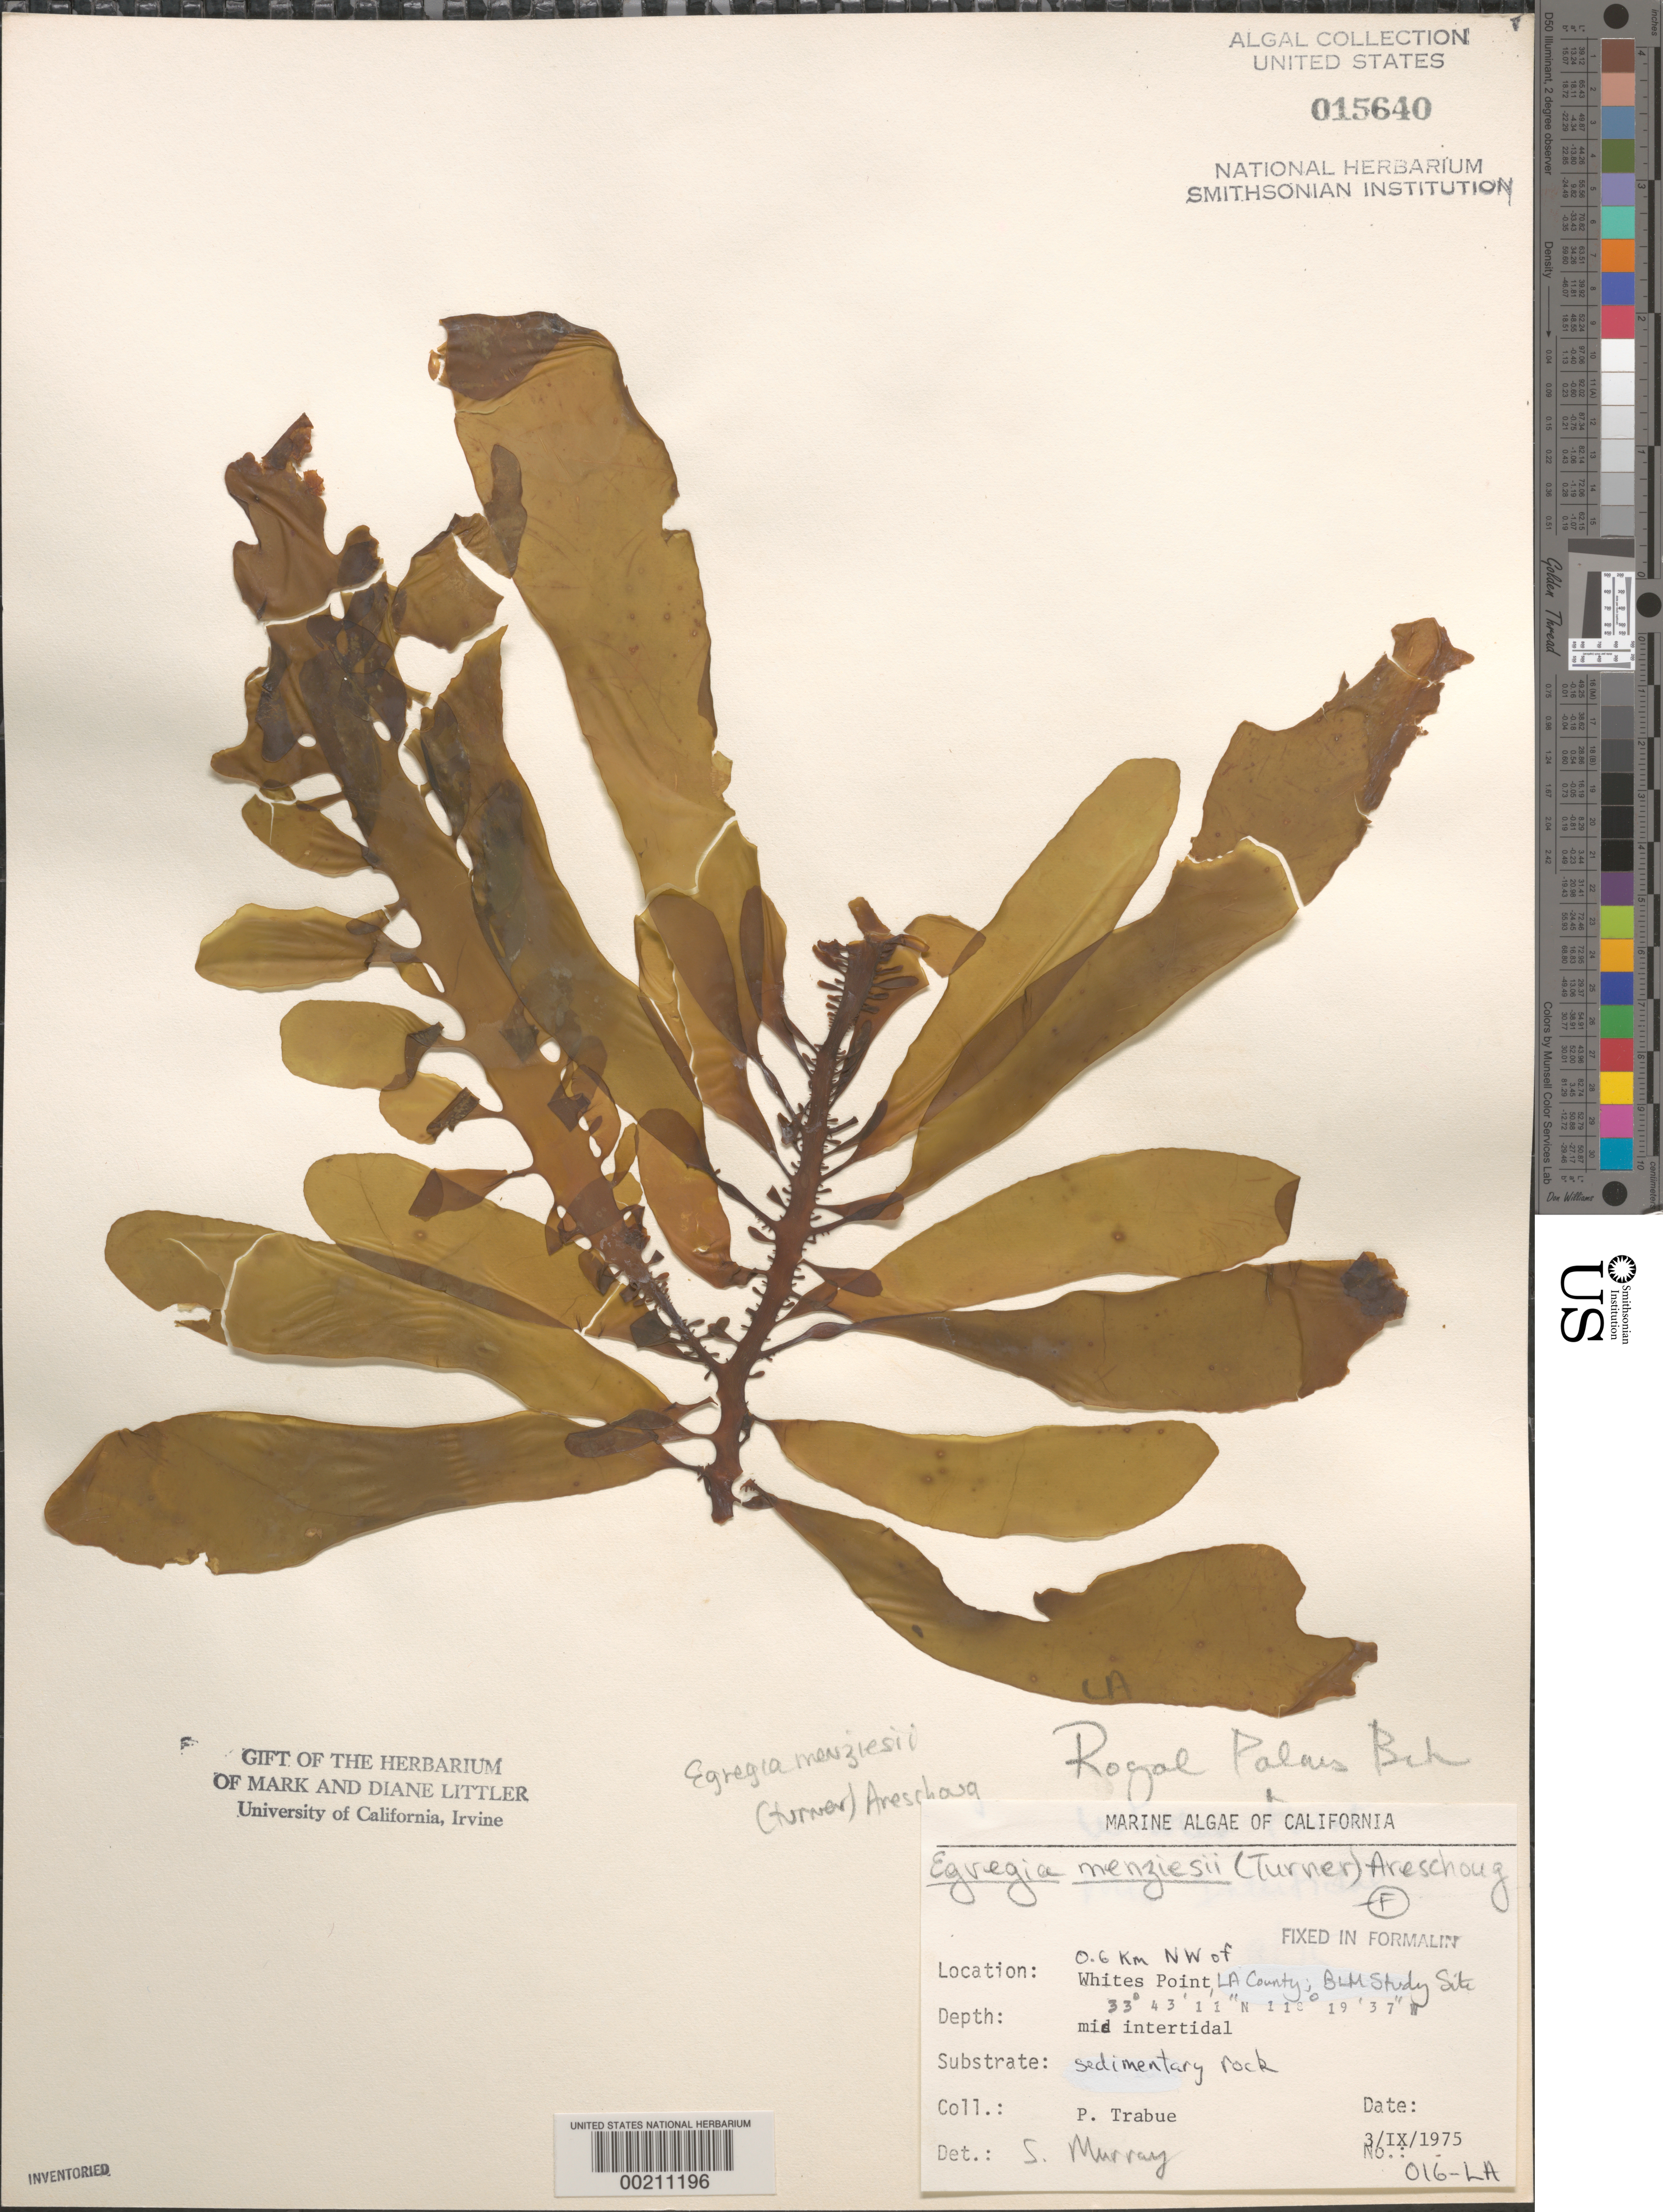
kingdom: Chromista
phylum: Ochrophyta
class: Phaeophyceae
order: Laminariales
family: Lessoniaceae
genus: Egregia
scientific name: Egregia menziesii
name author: (Turner) Aresch.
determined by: Murray, S. N.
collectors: P. J. Trabue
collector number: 016-la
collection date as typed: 03 Sep 1975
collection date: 1975-09-03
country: United States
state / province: California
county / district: Los Angeles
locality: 0.6 km northwest of Whites Point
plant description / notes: BLM-SOCALBIGHT Rocky Intertidal Survey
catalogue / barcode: US 15640